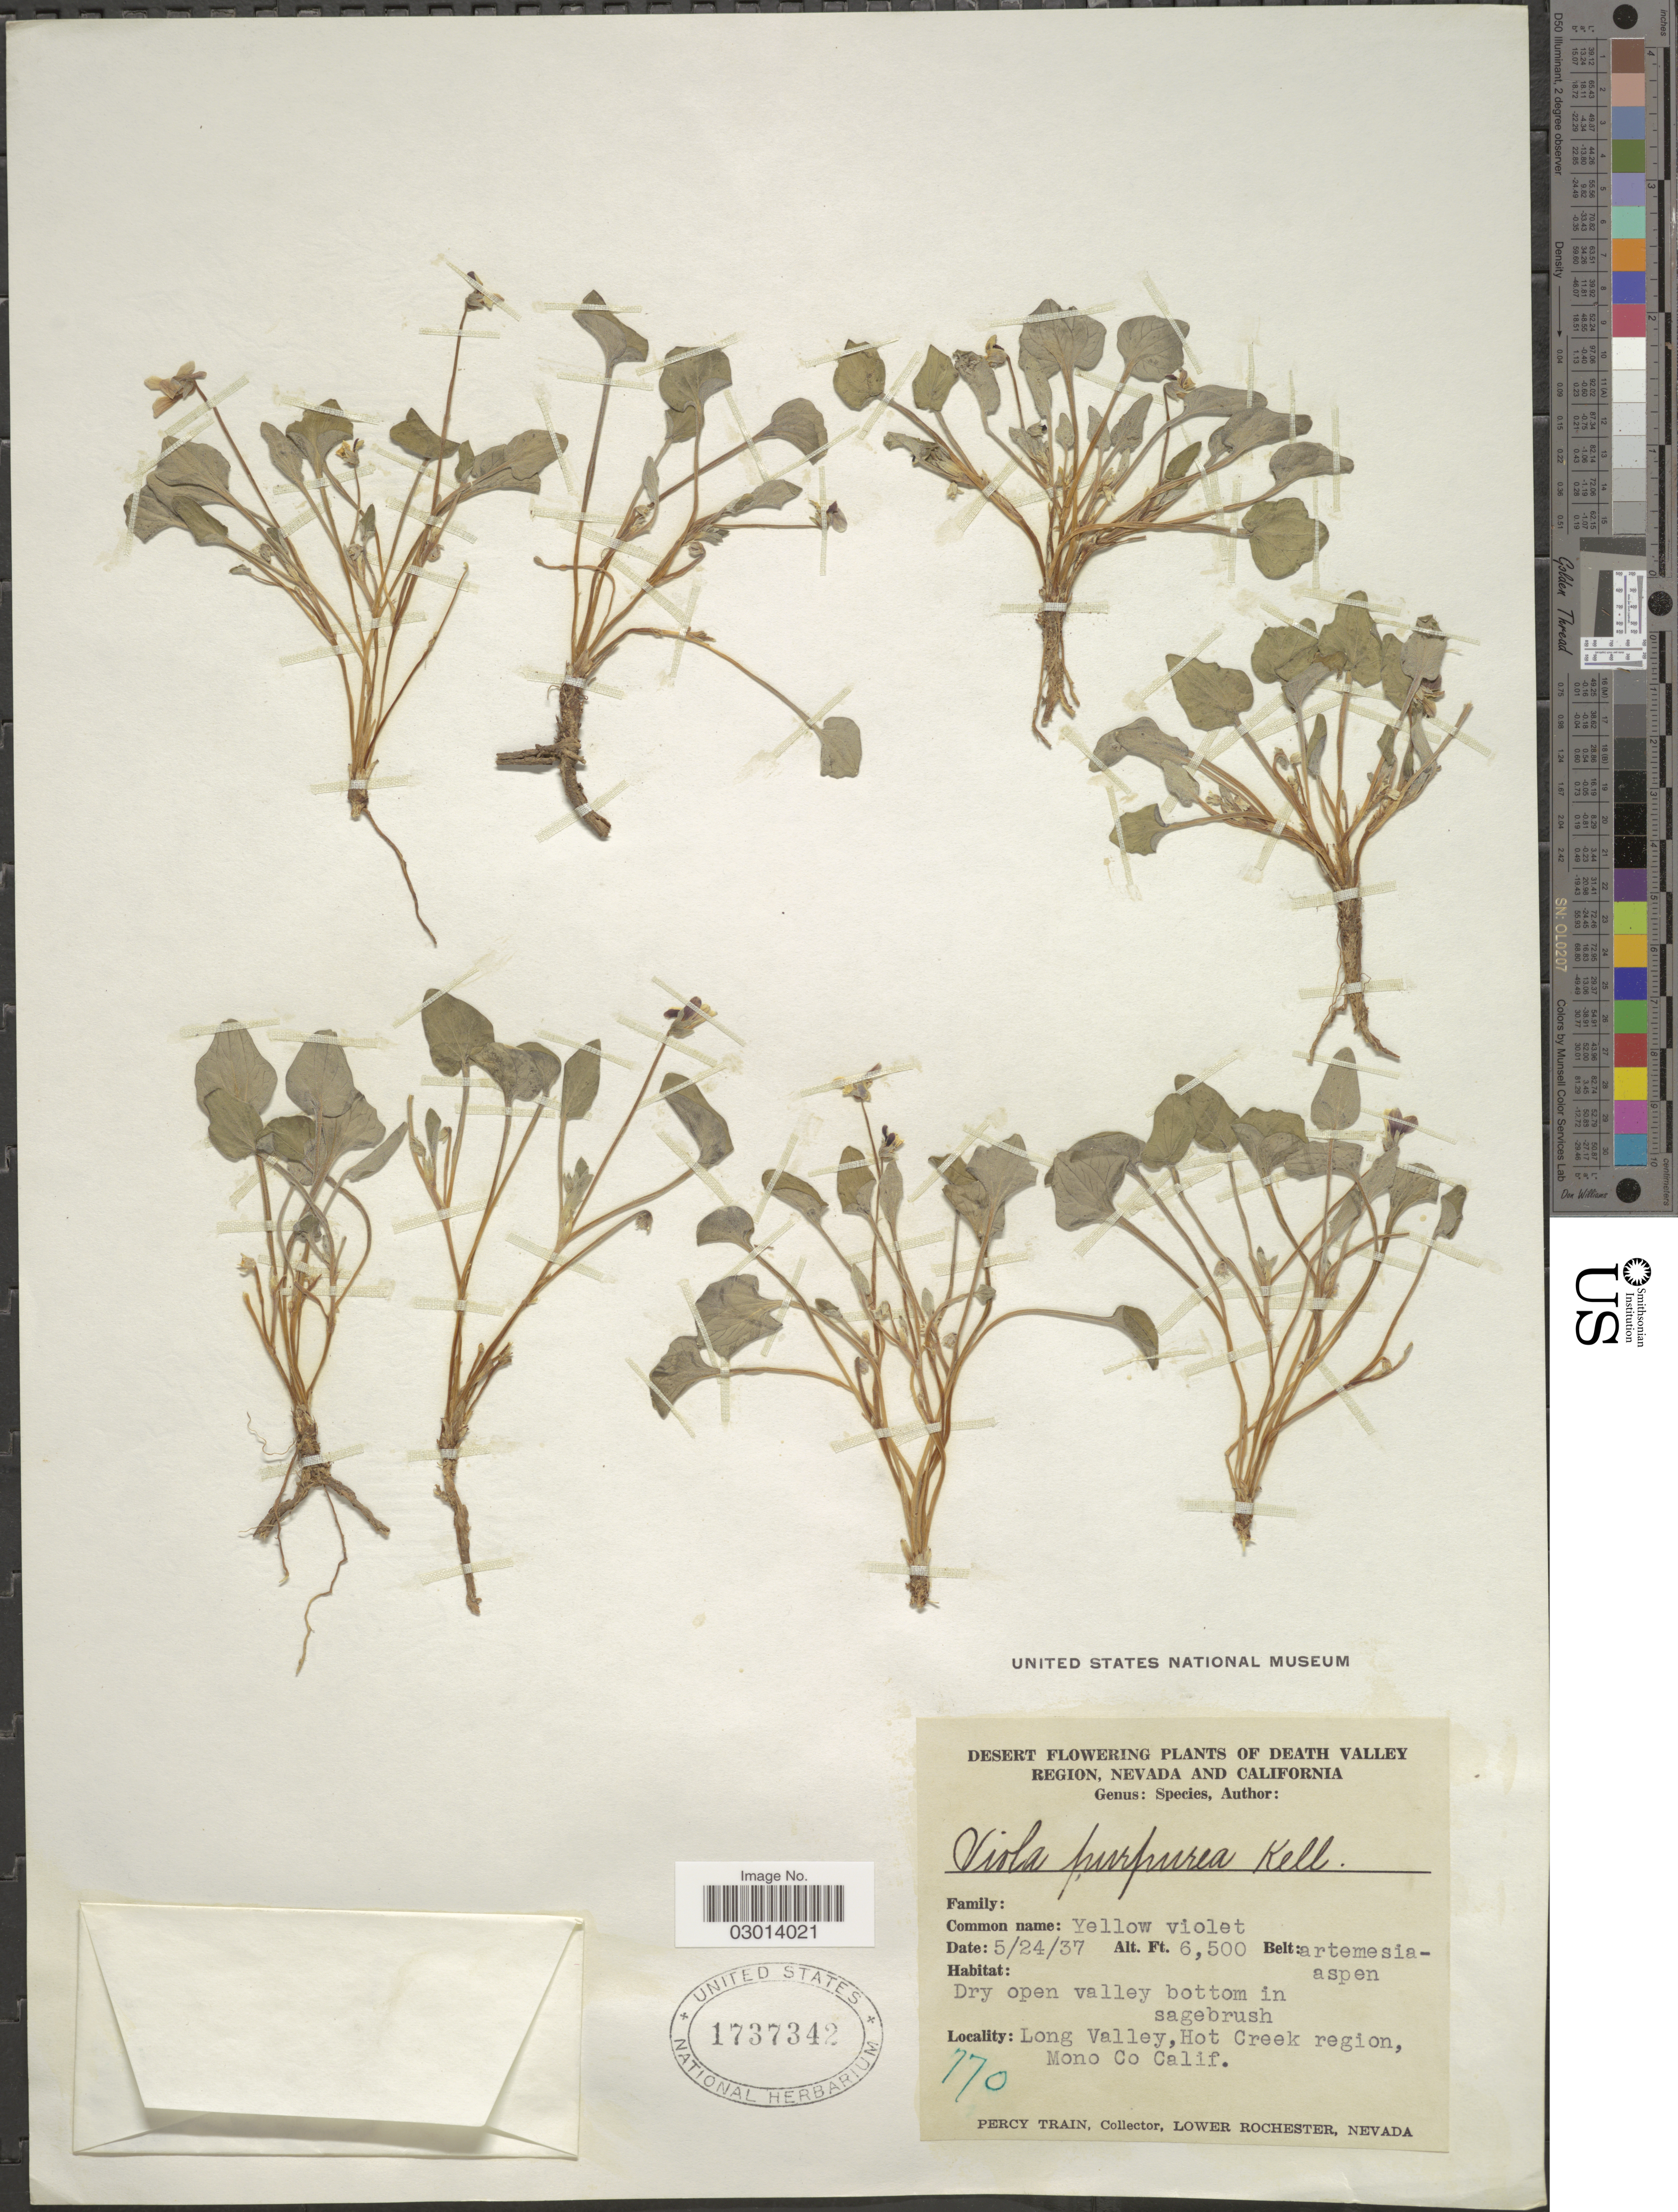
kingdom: Plantae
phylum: Tracheophyta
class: Magnoliopsida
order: Malpighiales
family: Violaceae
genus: Viola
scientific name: Viola purpurea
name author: Kellogg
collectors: P. Train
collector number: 770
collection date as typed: Transcribed d/m/y: 24/5/37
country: United States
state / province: California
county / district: Mono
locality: Long Valley, Hot Creek region, Mono Co Calif.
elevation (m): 1981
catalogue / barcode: US 1737342